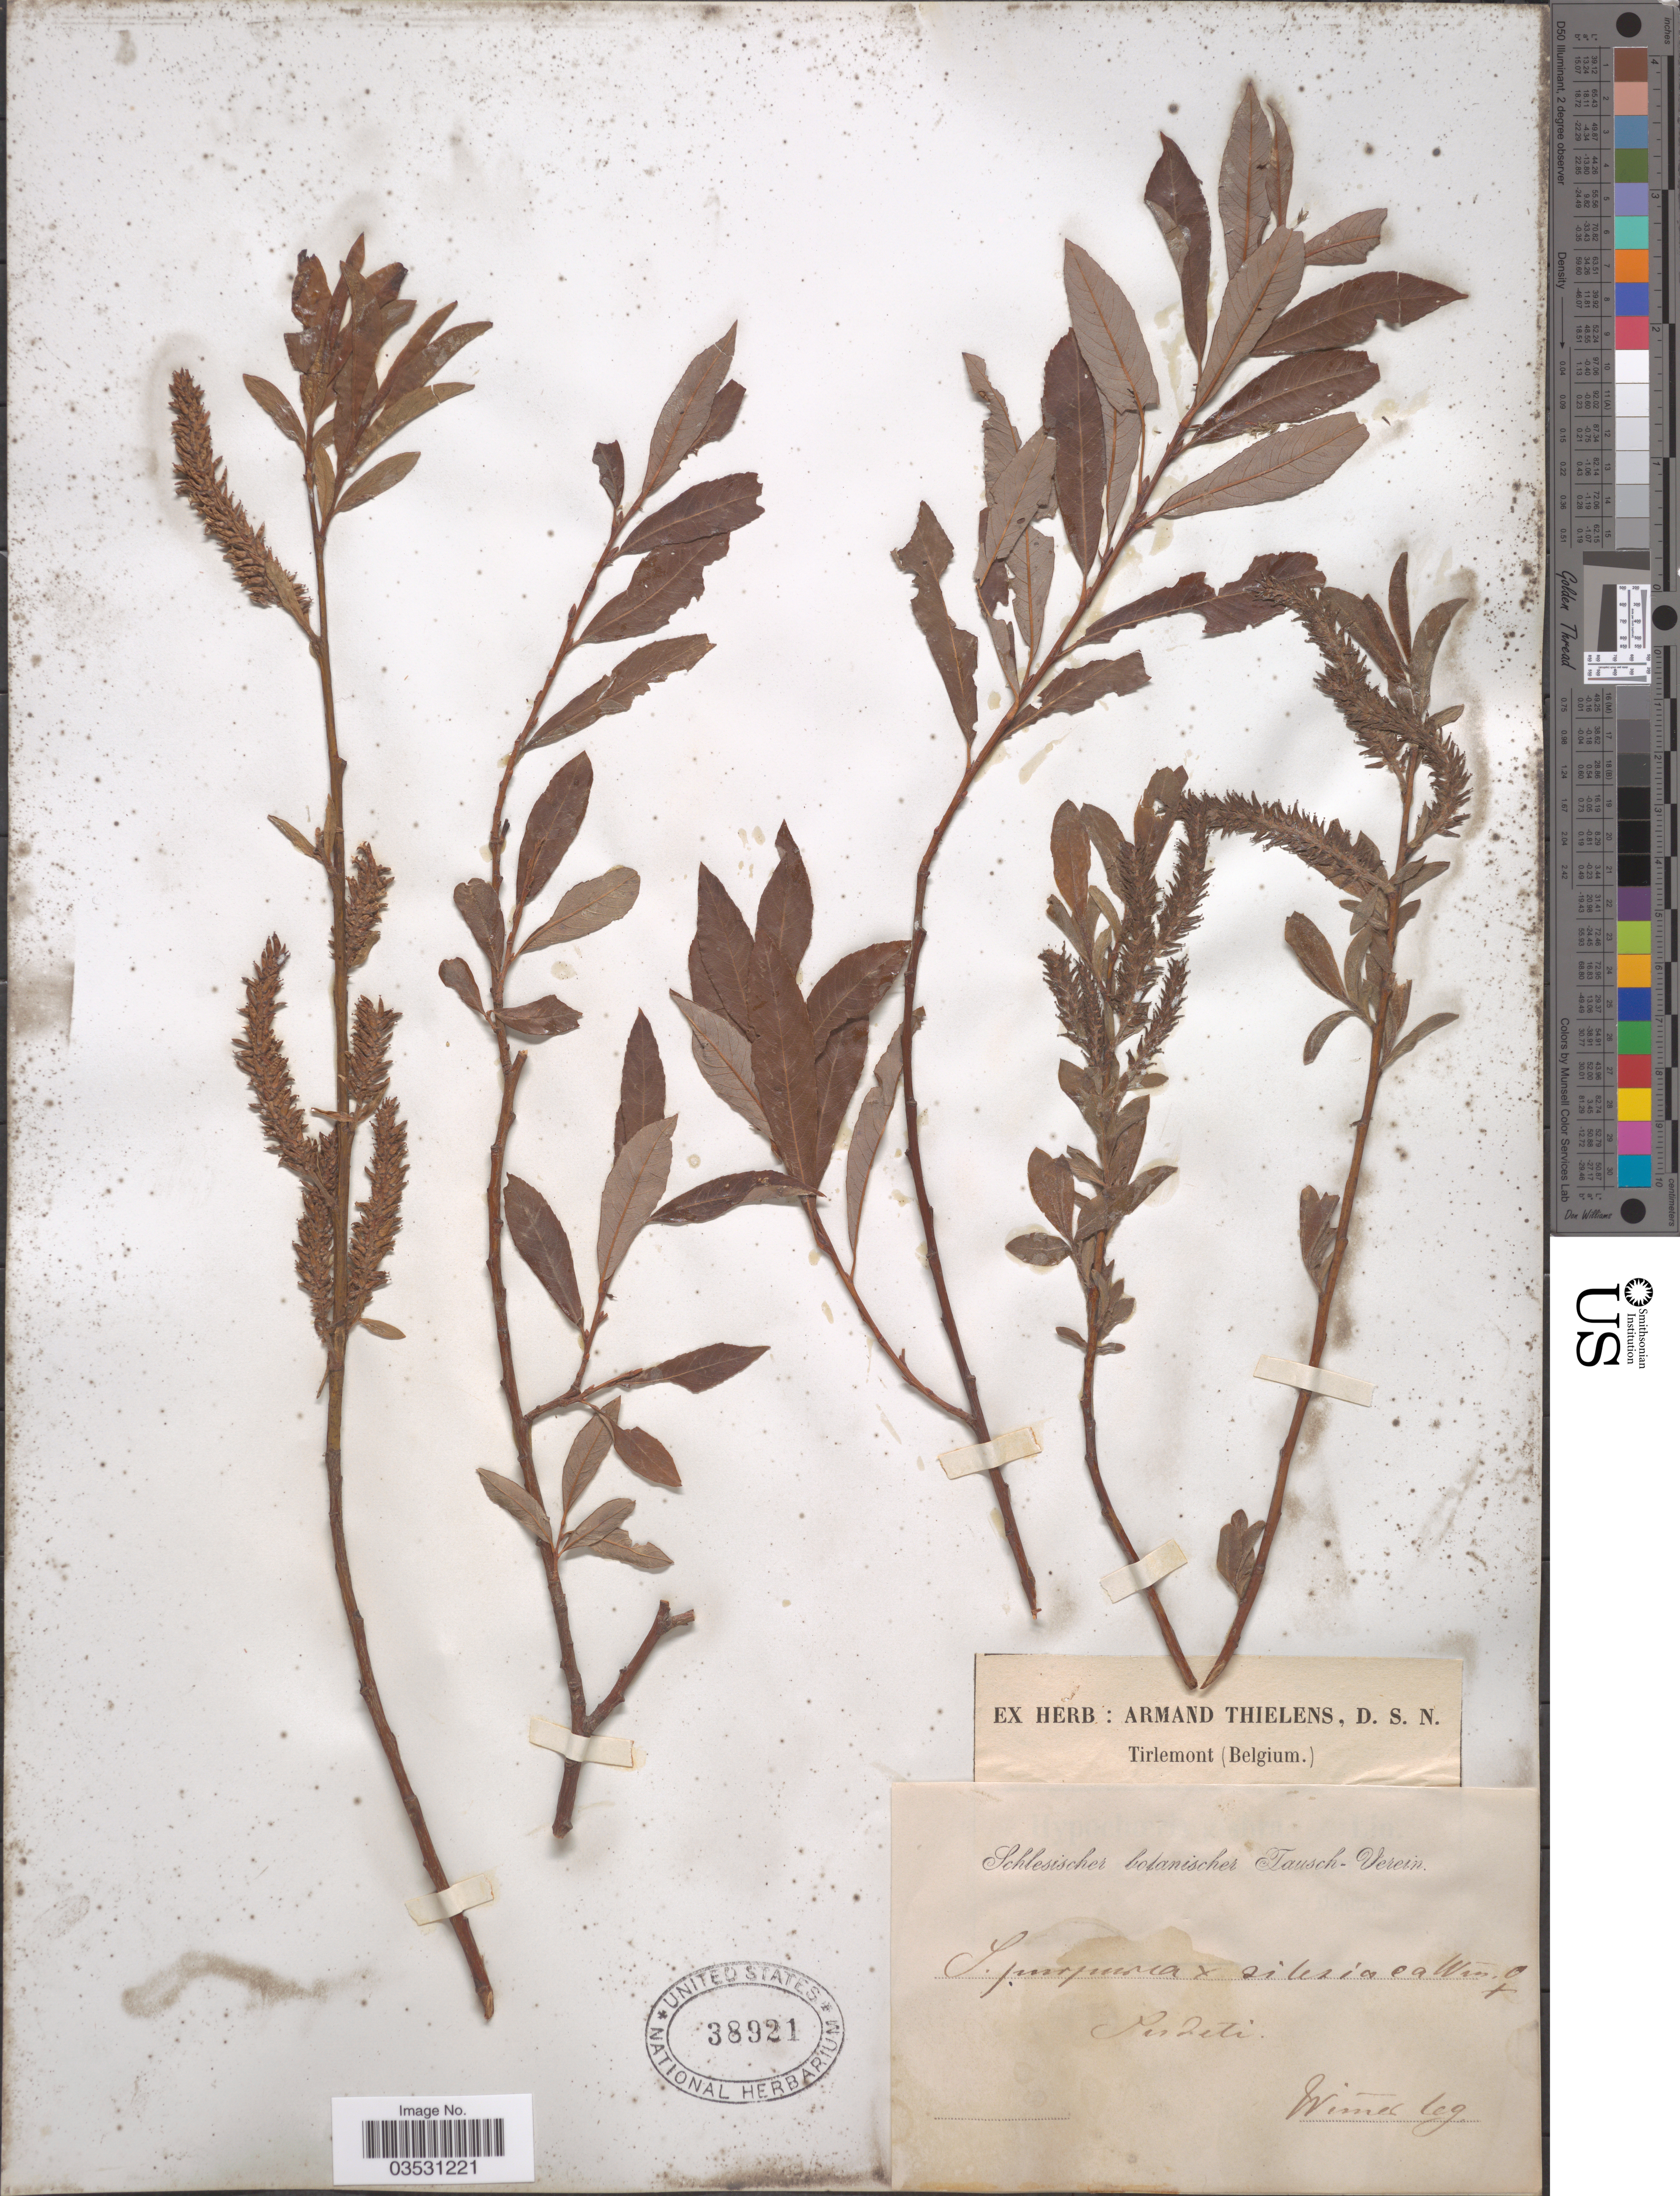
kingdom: Plantae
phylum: Tracheophyta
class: Magnoliopsida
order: Malpighiales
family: Salicaceae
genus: Salix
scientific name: Salix purpurea x S. silesiaca Willd.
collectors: Wiener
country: Poland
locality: Sudeti.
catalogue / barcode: US 38921